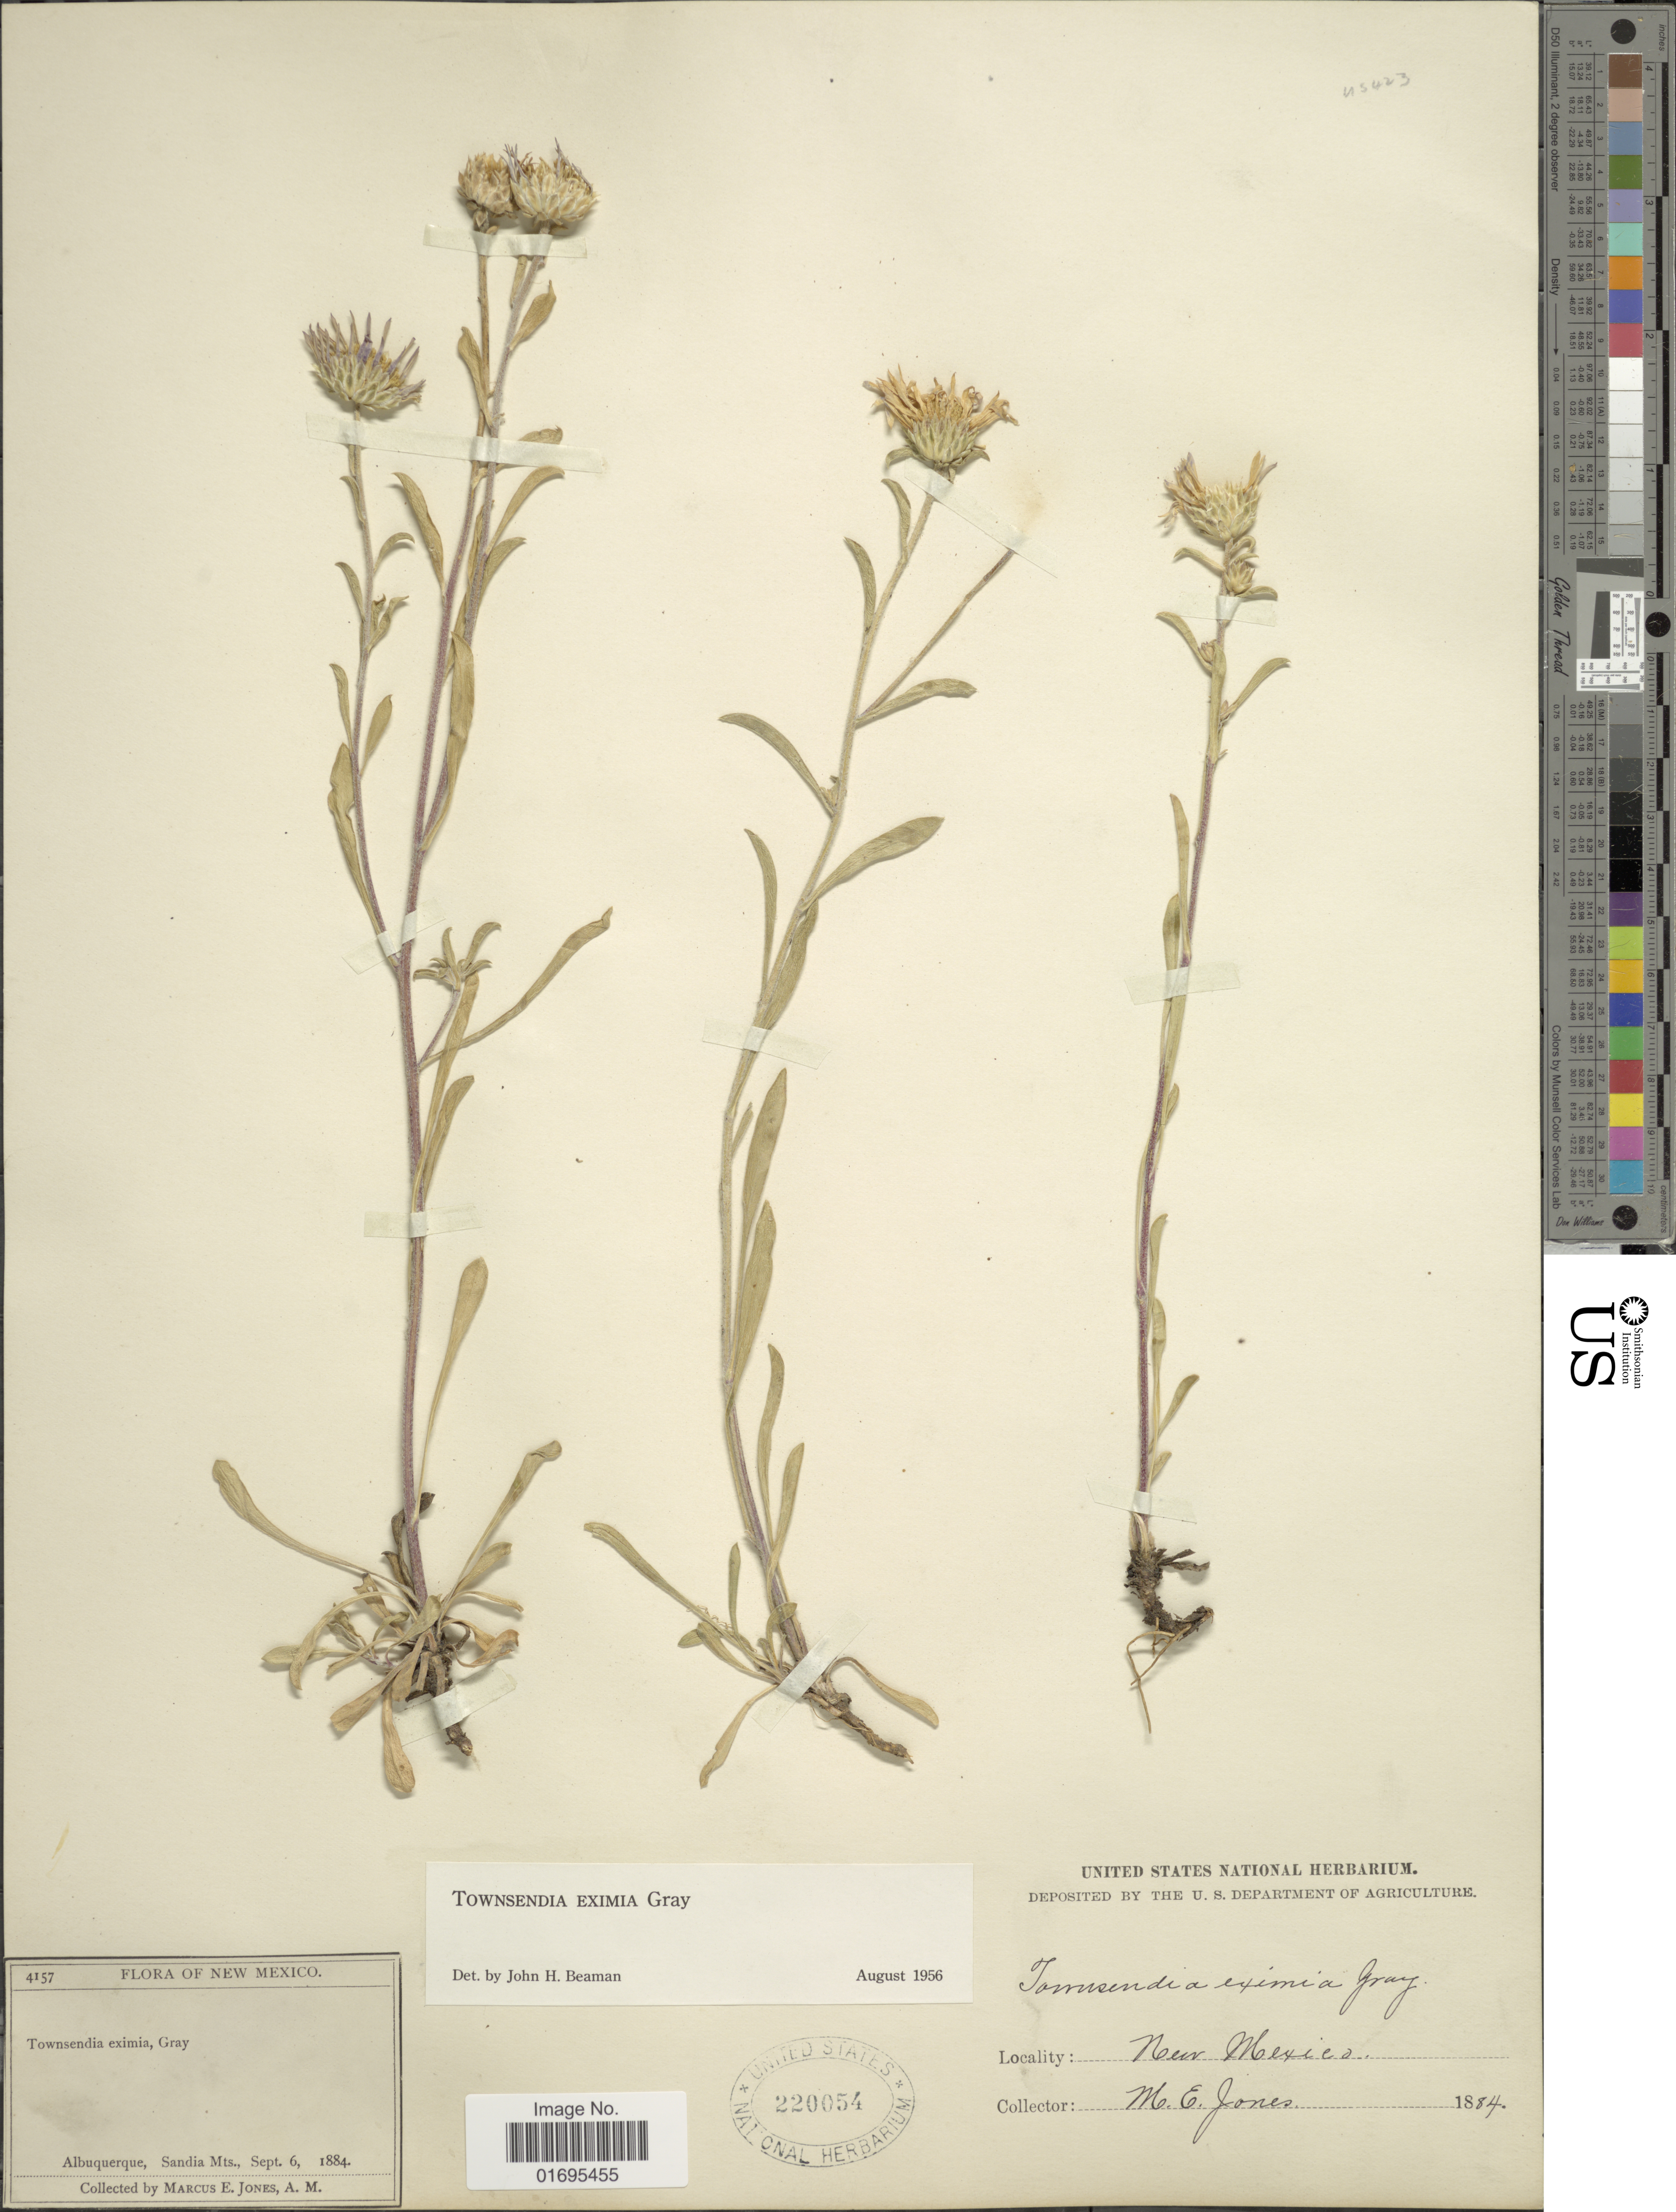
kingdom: Plantae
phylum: Tracheophyta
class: Magnoliopsida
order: Asterales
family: Asteraceae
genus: Townsendia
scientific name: Townsendia eximia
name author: A. Gray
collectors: M. E. Jones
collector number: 4157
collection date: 1884-09-06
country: United States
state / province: New Mexico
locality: Albuquerque, Sandia Mts.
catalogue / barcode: US 220054